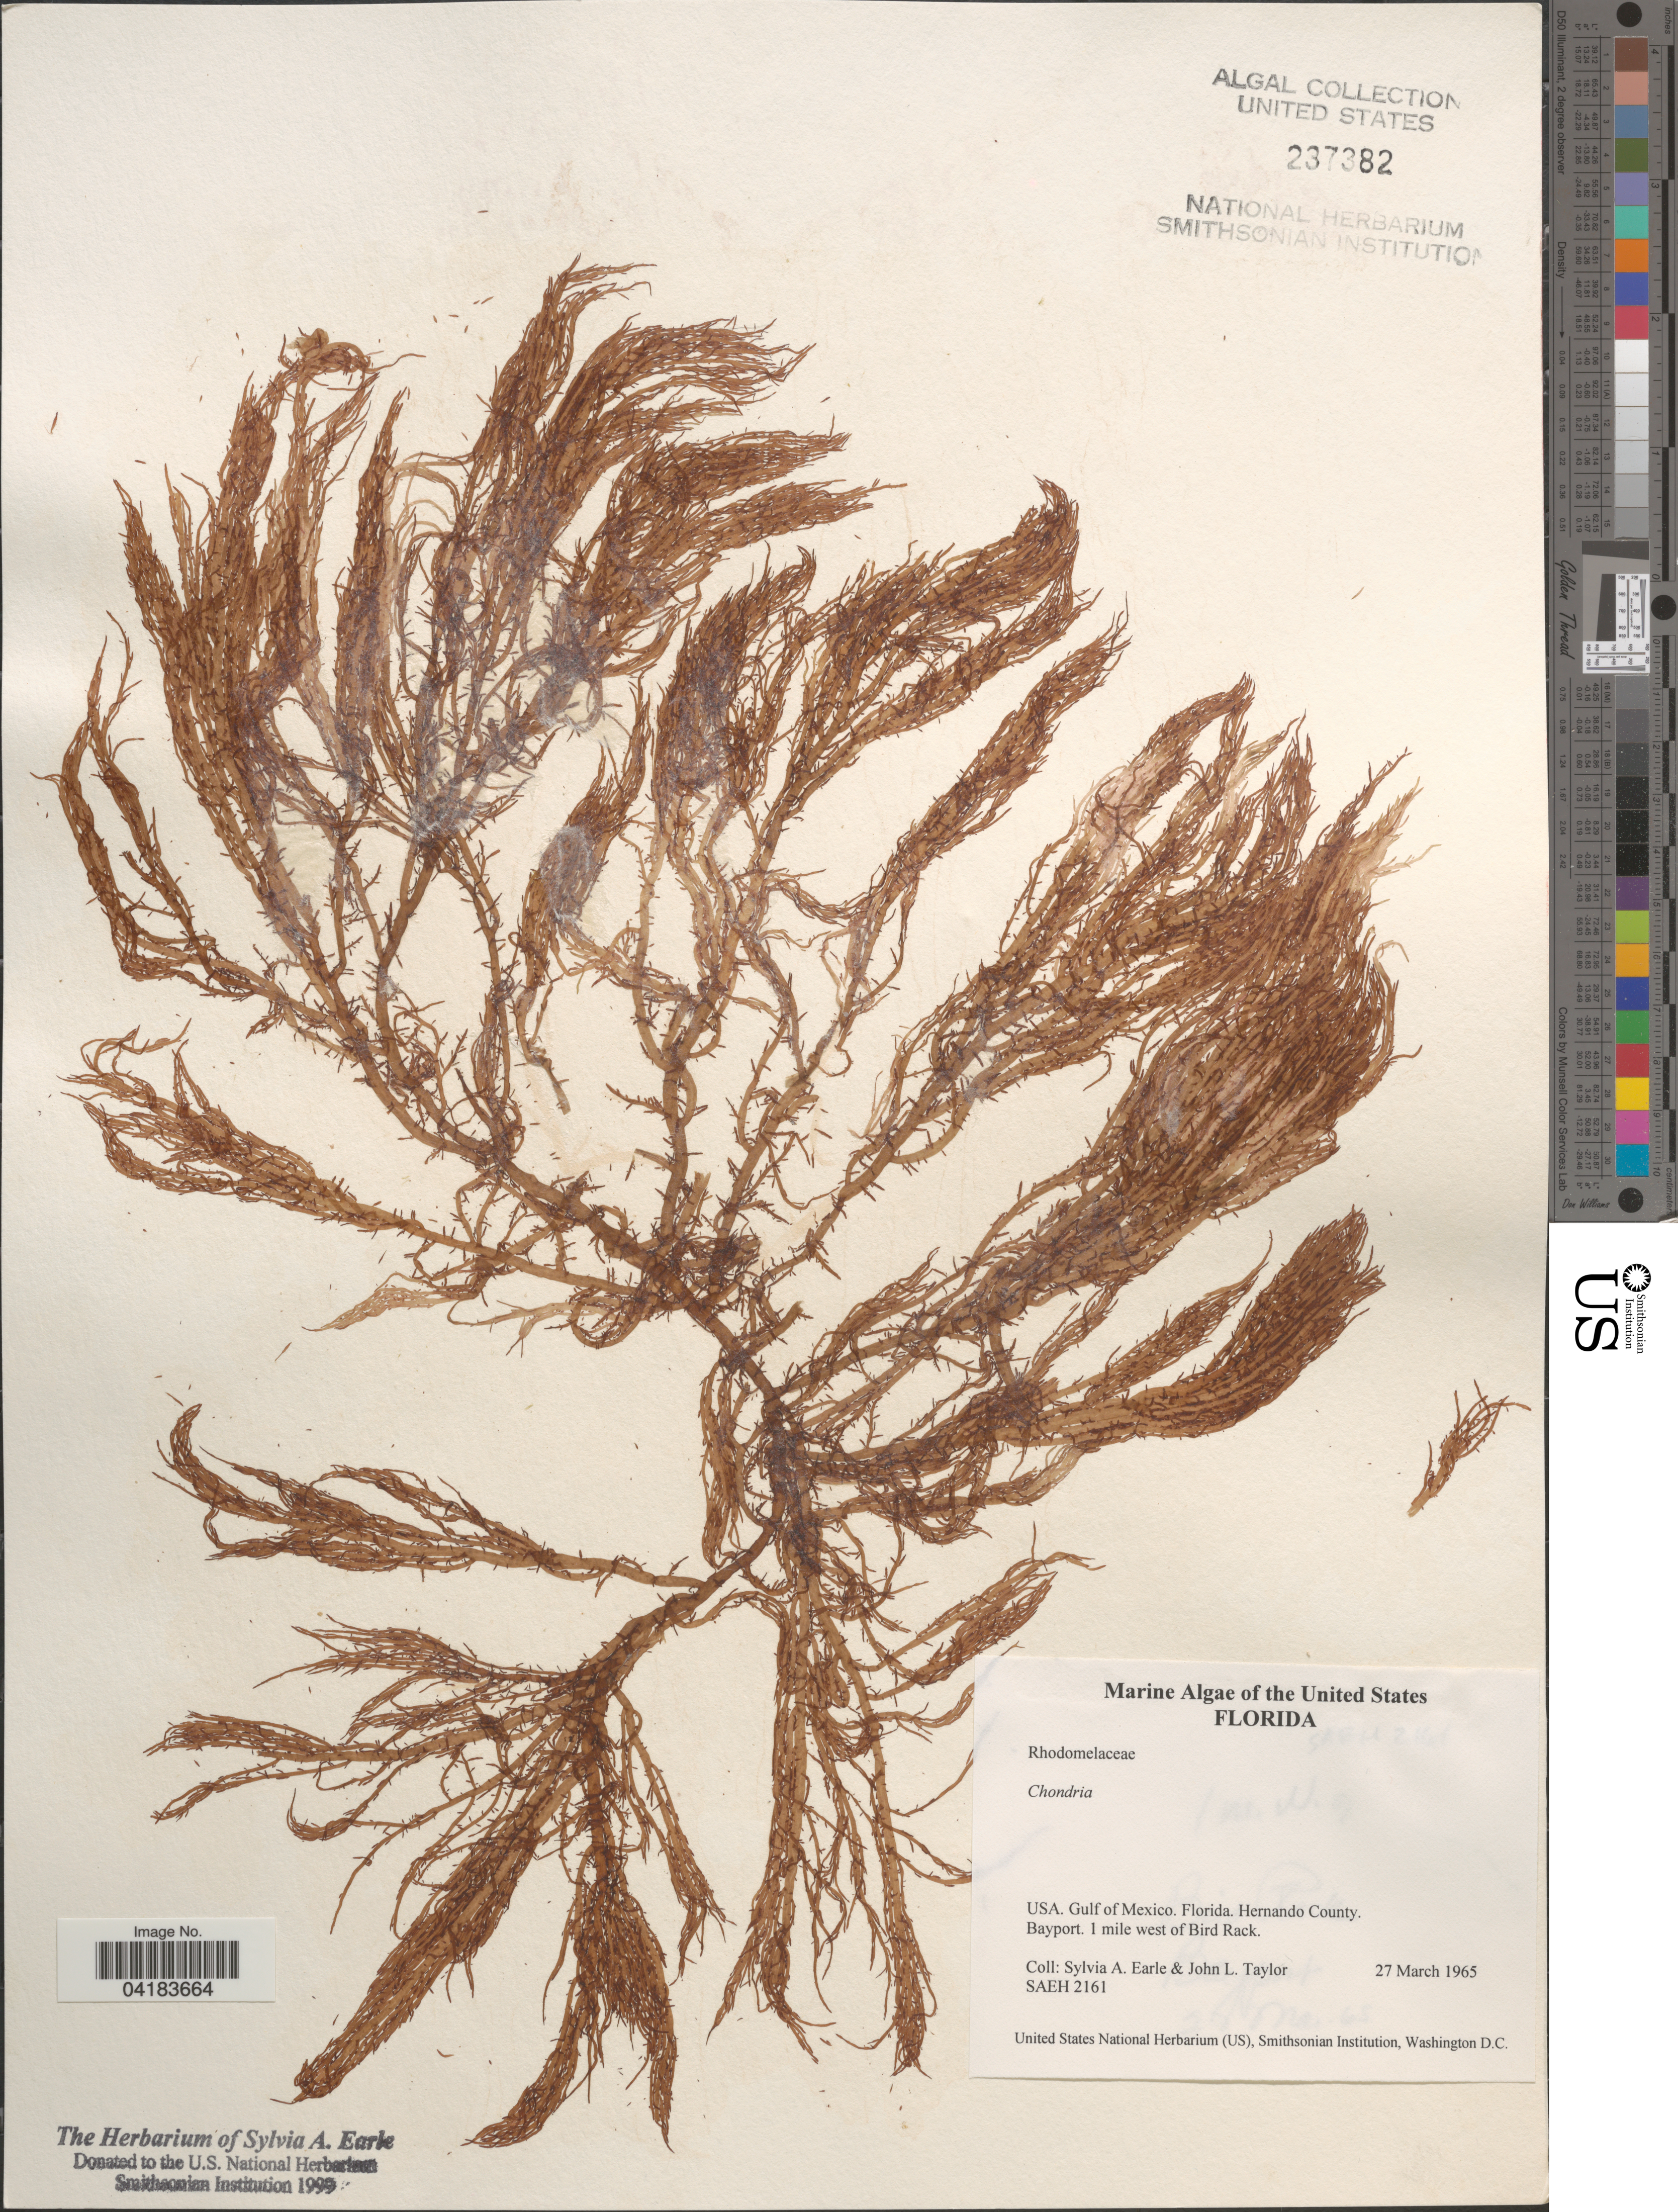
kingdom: Plantae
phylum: Rhodophyta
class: Florideophyceae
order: Ceramiales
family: Rhodomelaceae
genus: Chondria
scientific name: Chondria sp.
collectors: S. A. Earle & J. L. Taylor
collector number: SAEH2161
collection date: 1965-03-27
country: United States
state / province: Florida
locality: Gulf of Mexico. Hernando County. Bayport. 1 mile west of Bird Rack.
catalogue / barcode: US 237382